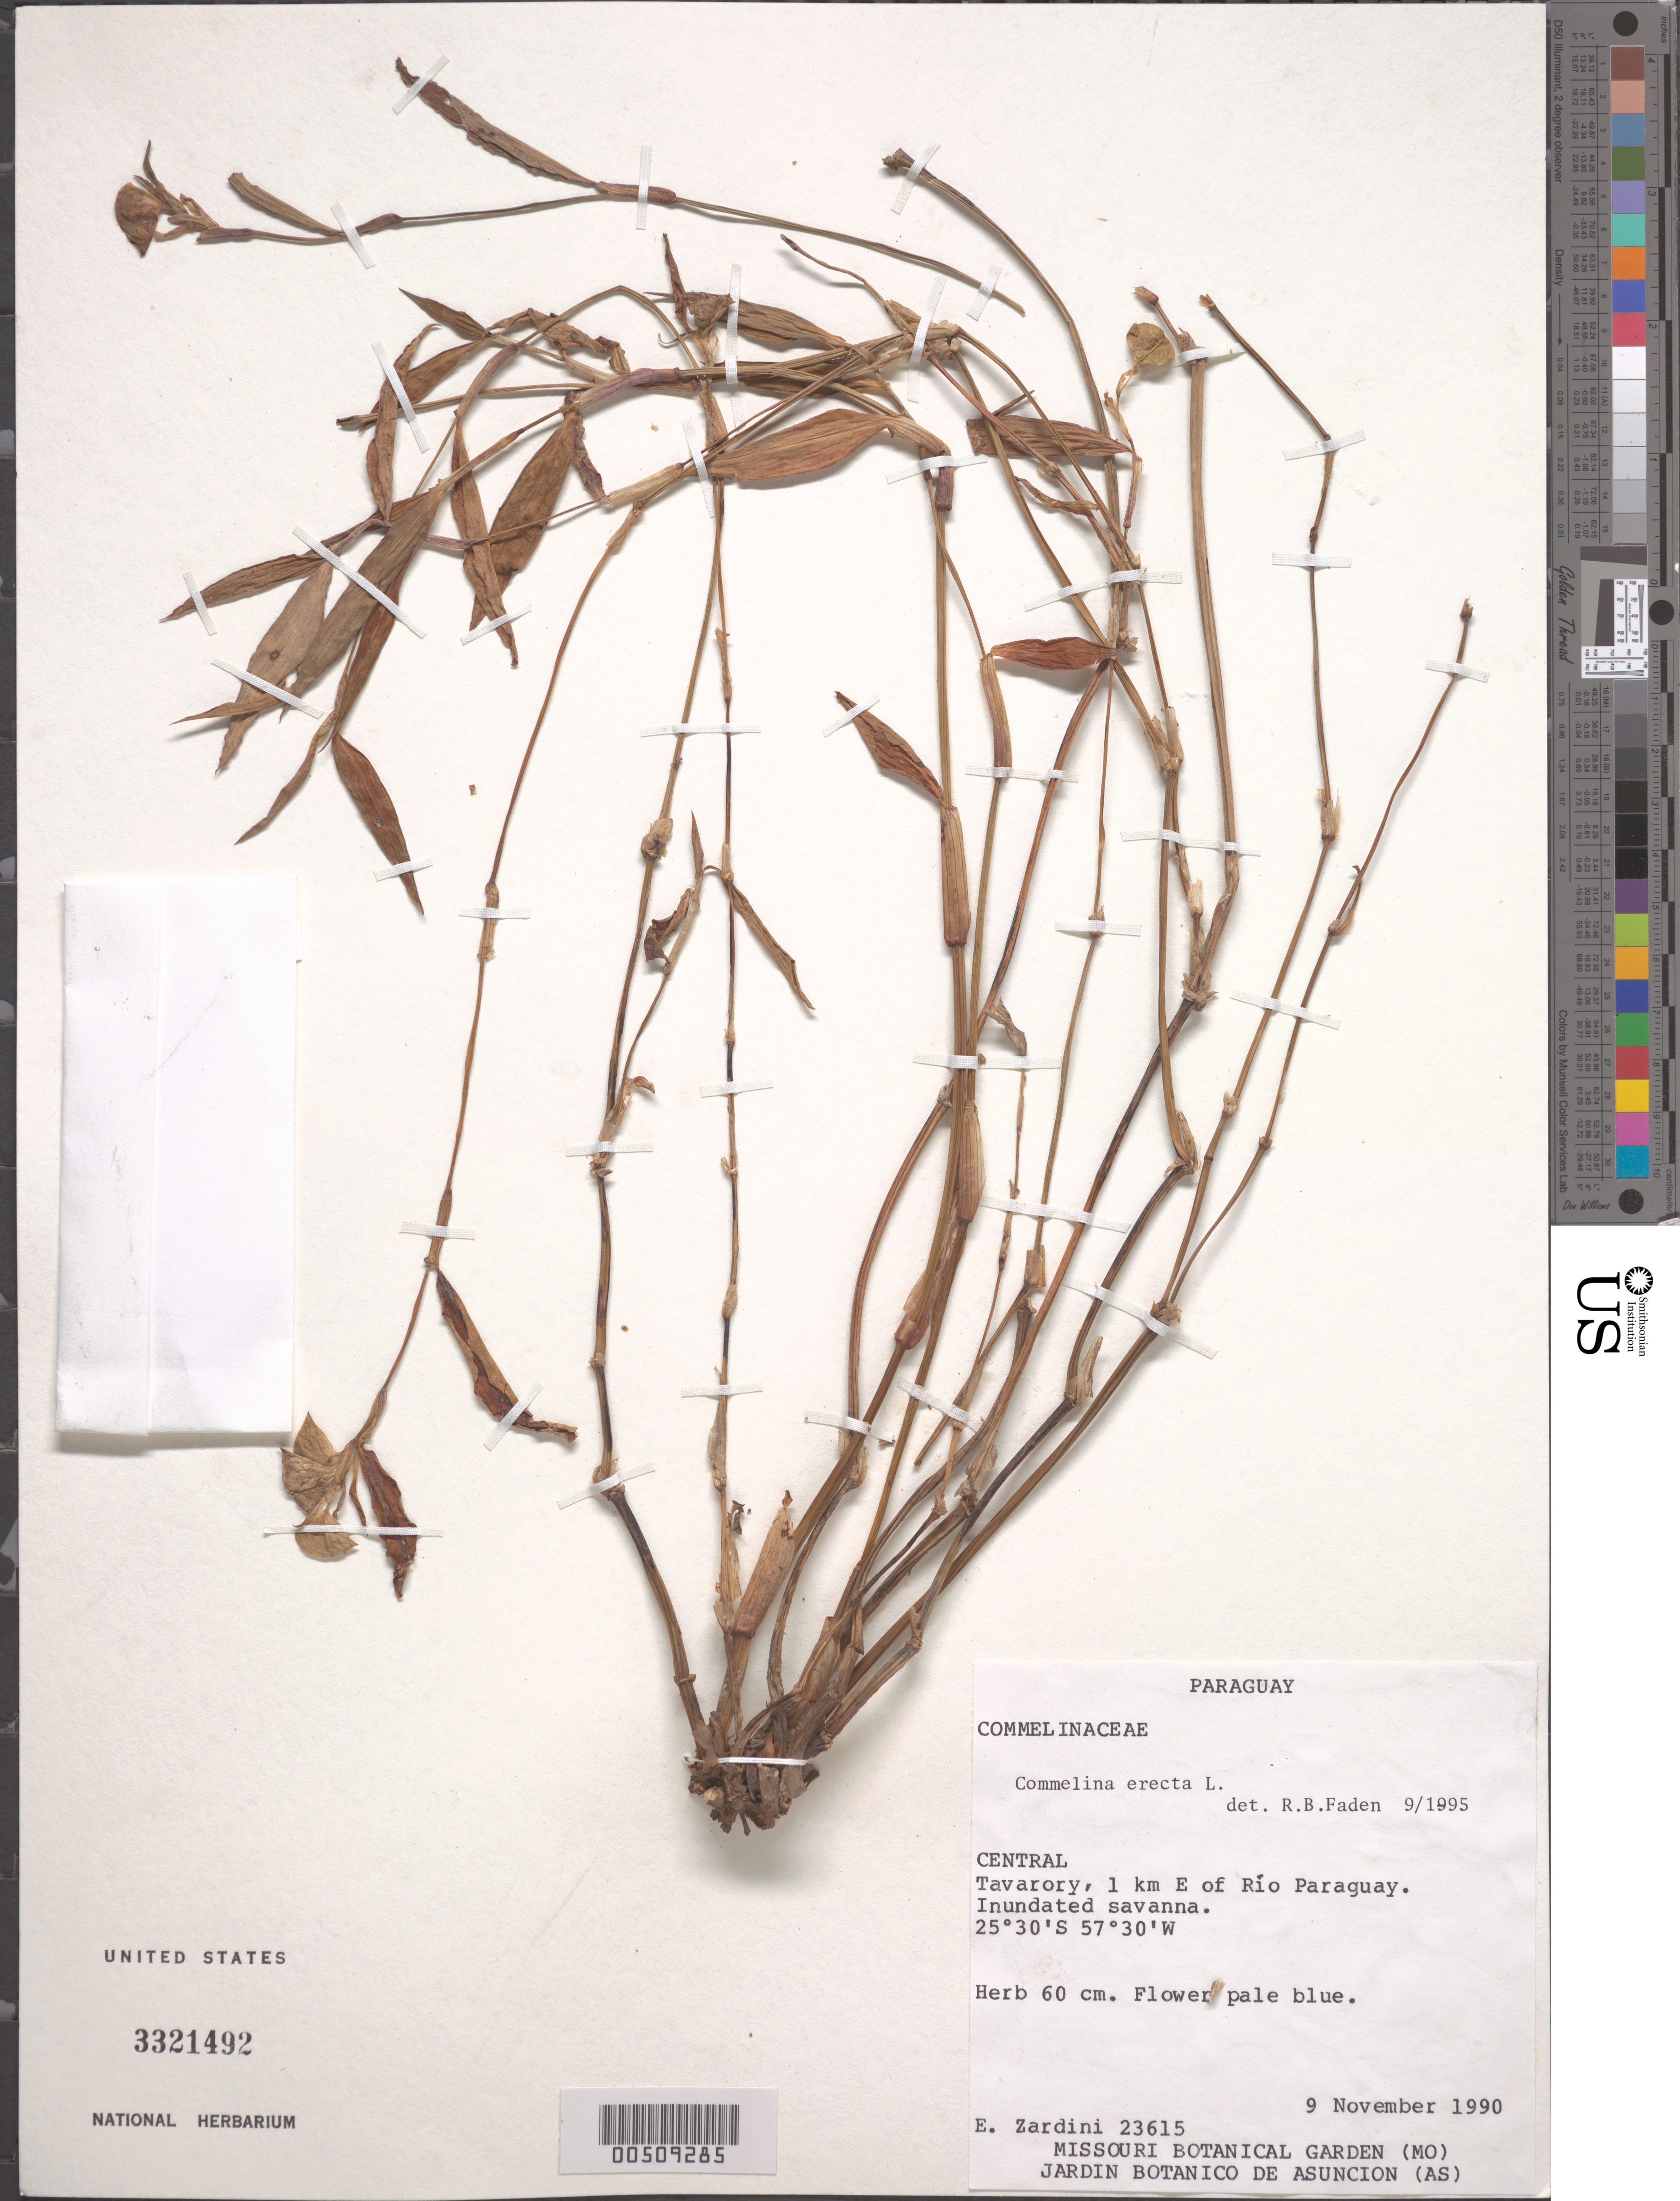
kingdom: Plantae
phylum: Tracheophyta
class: Liliopsida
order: Commelinales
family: Commelinaceae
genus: Commelina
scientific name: Commelina erecta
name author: L.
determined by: Faden, Robert B., (US), Smithsonian Institution - National Museum of Natural History (UNITED STATES)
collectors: E. M. Zardini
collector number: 23615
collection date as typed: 09 Nov 1990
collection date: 1990-11-09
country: Paraguay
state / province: Central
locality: Tavarory, rio paraguay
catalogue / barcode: US 3321492